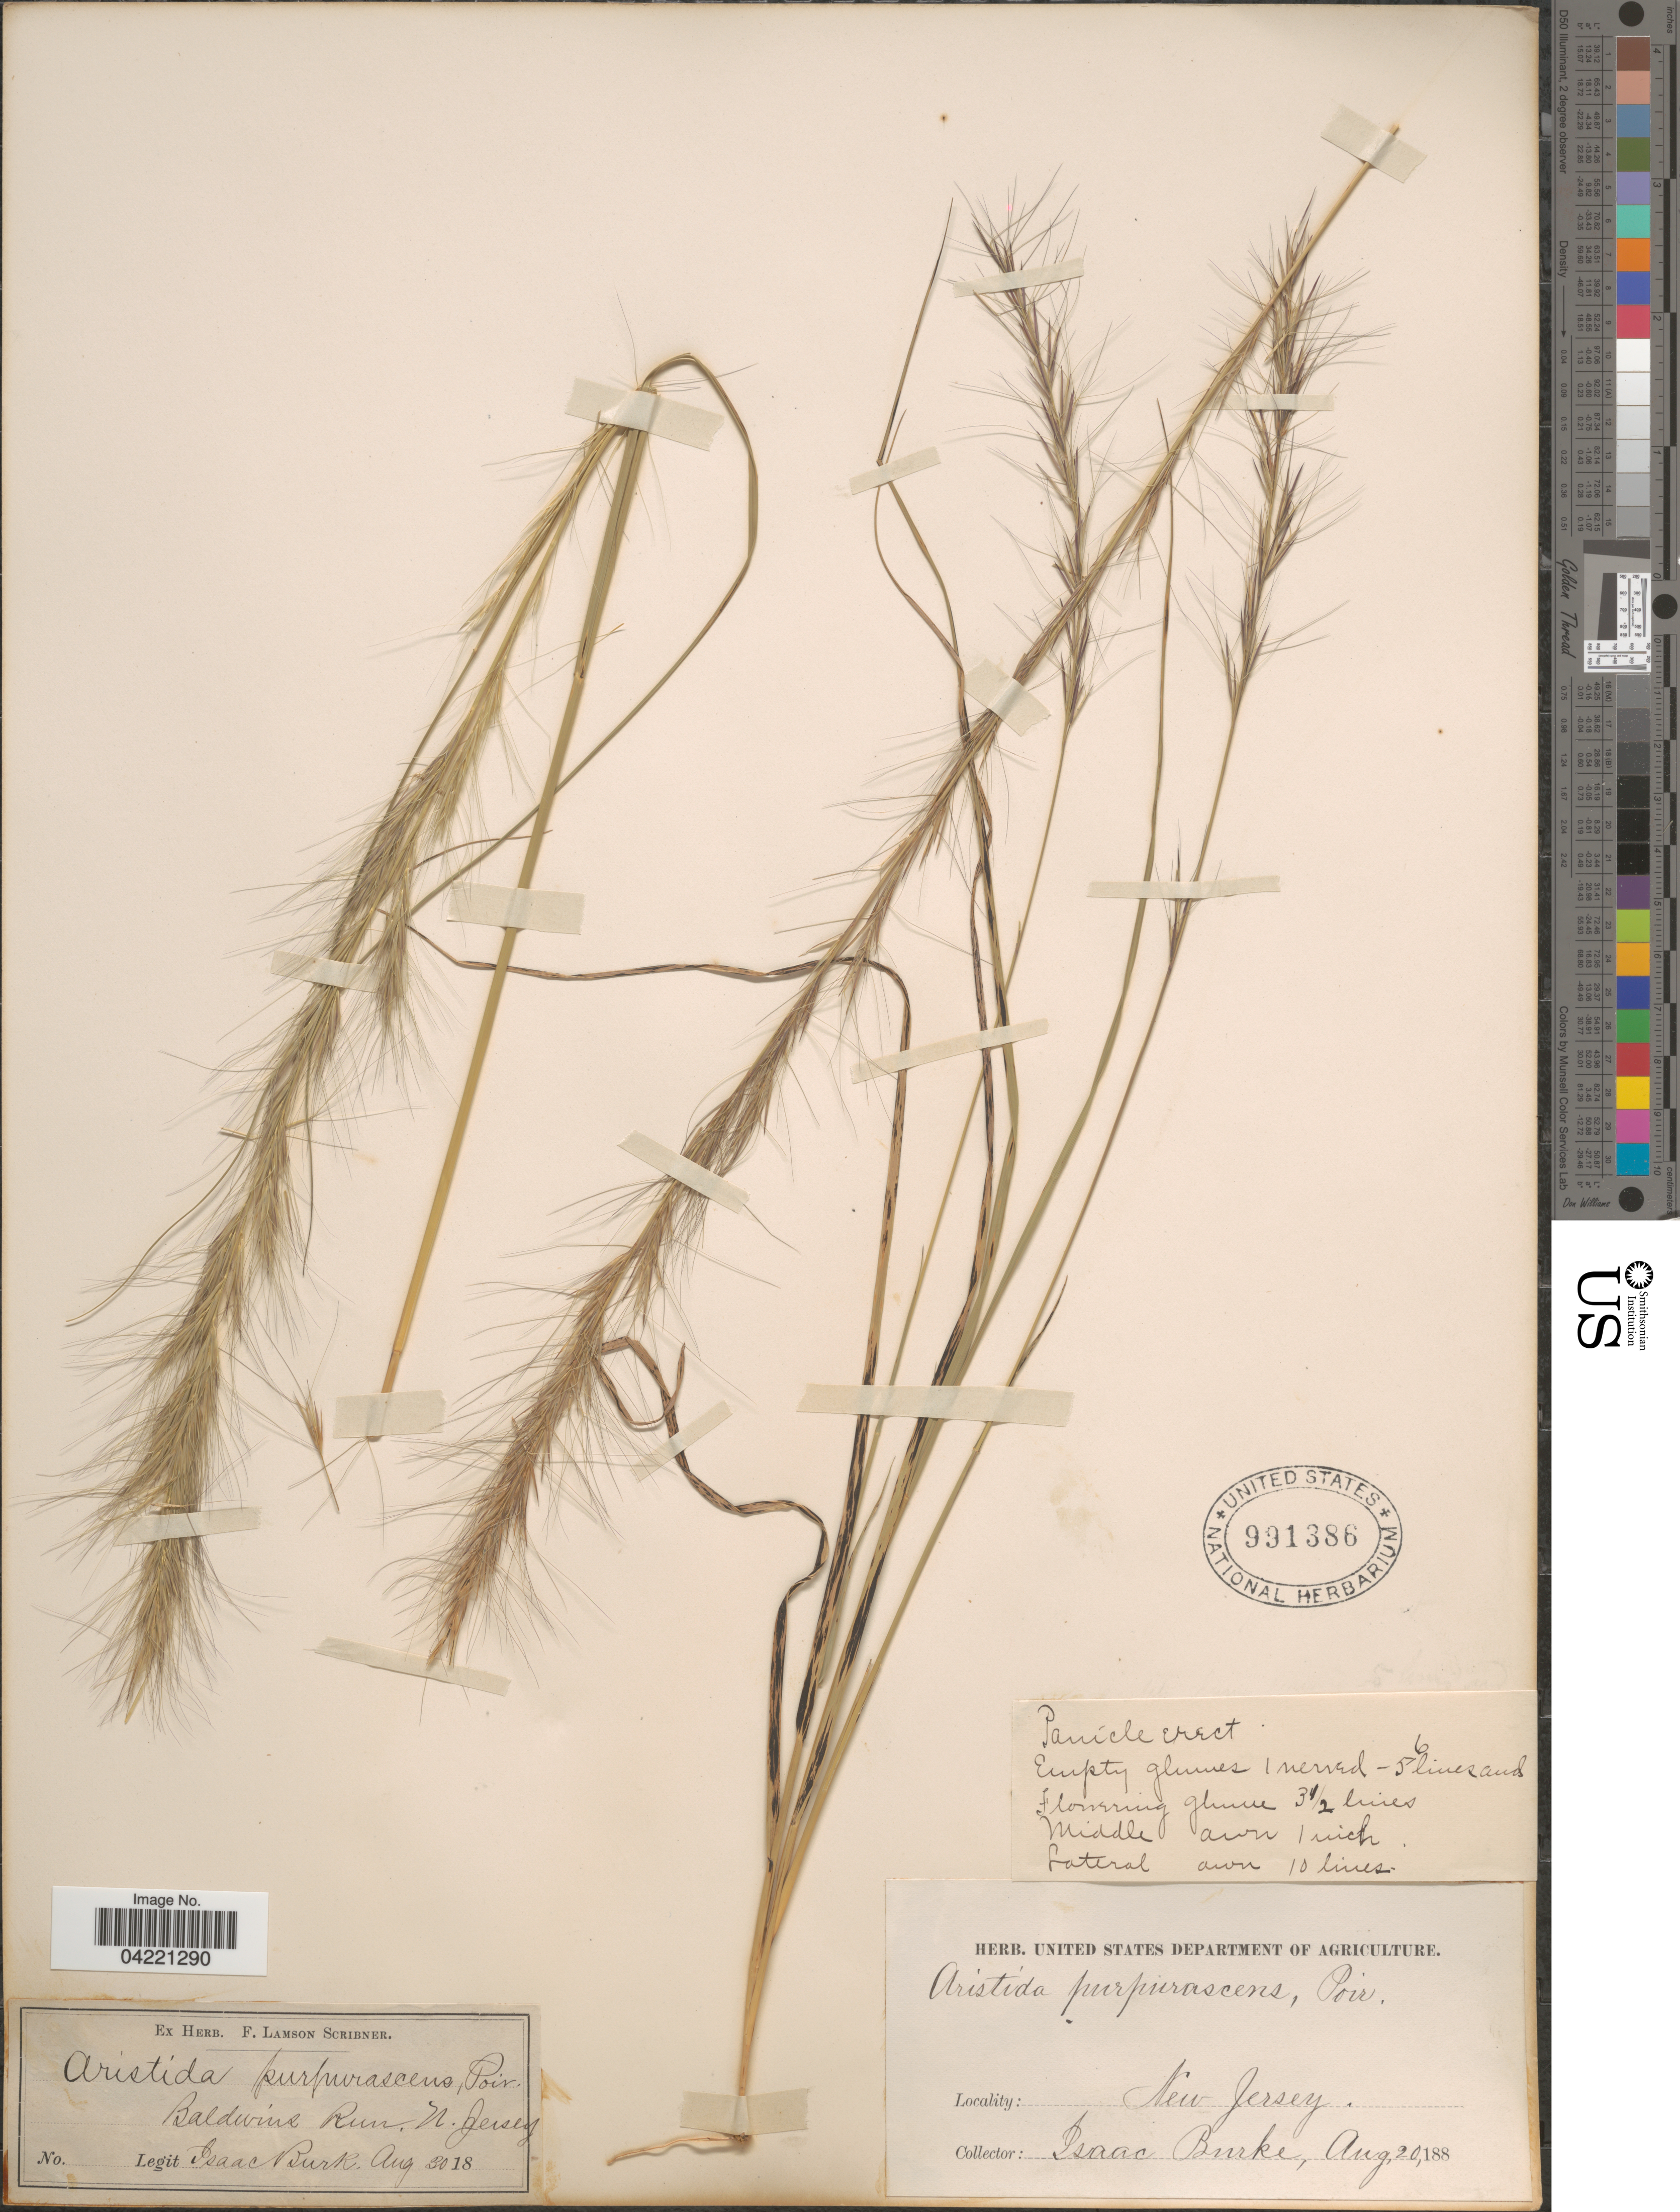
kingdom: Plantae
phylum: Tracheophyta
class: Liliopsida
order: Poales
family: Poaceae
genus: Aristida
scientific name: Aristida purpurascens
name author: Poir.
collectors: I. Burke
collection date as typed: Aug 20, 188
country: United States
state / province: New Jersey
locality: Baldwine River.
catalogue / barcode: US 991386